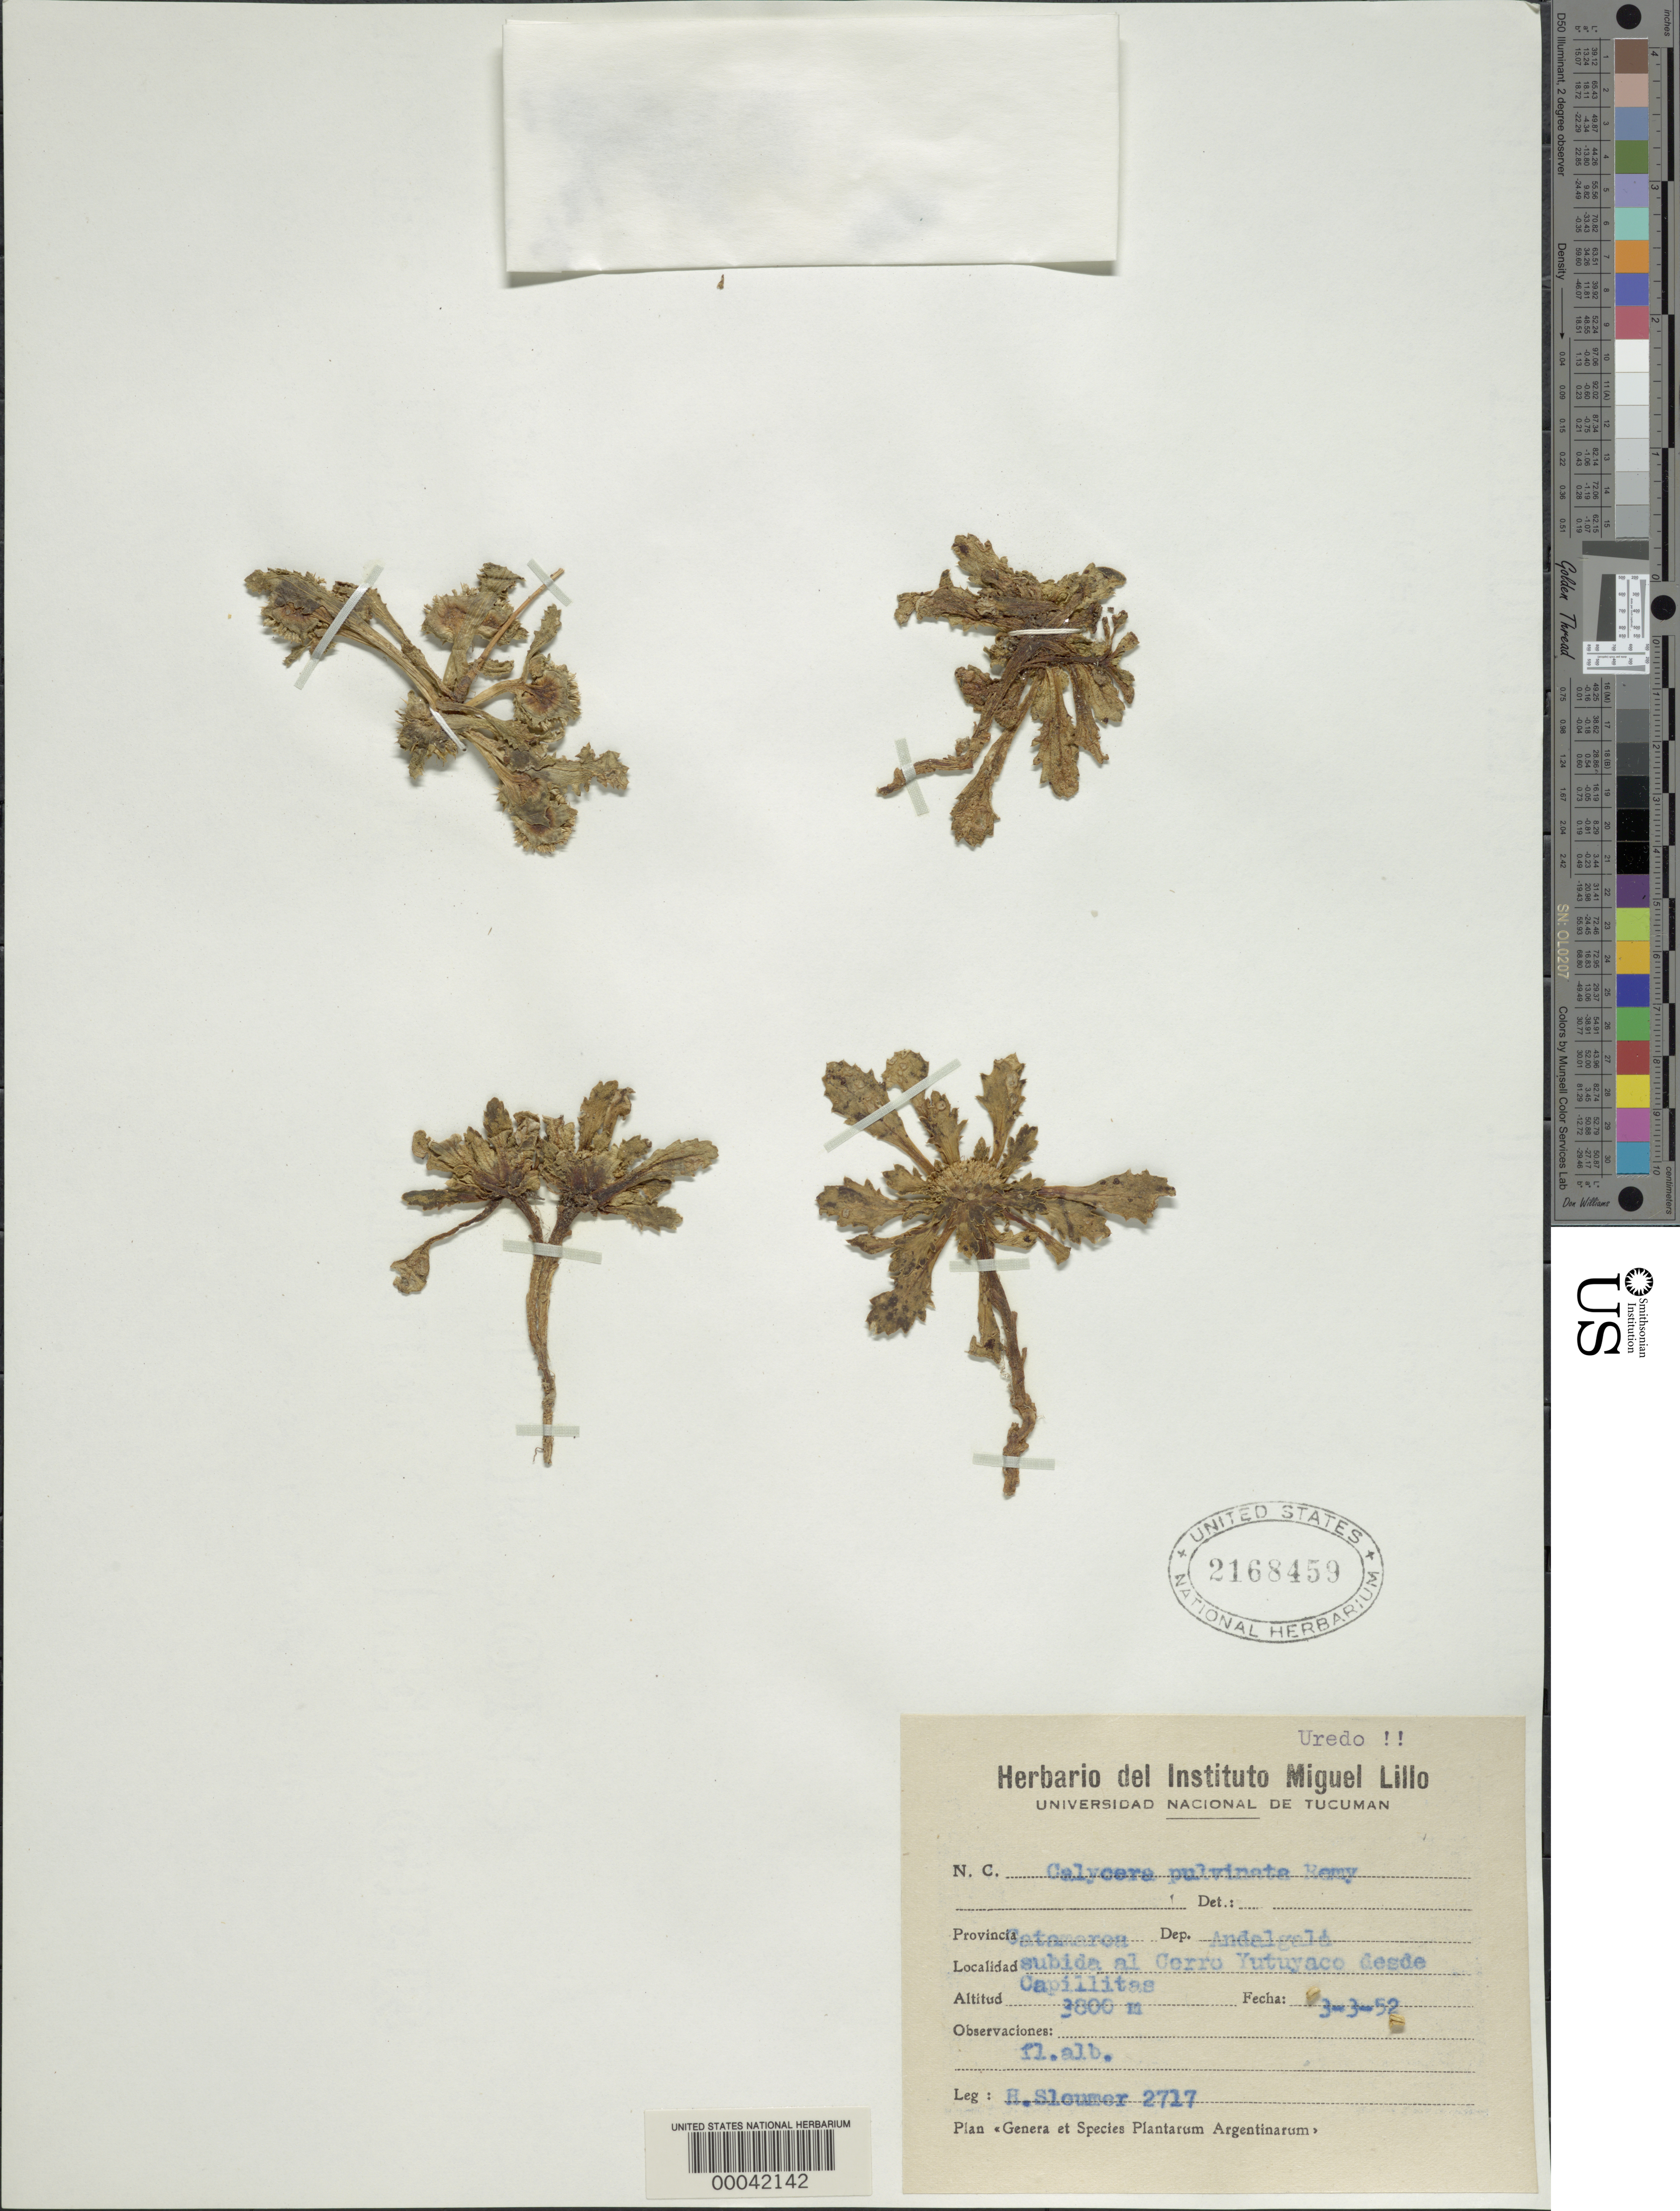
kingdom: Plantae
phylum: Tracheophyta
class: Magnoliopsida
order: Asterales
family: Calyceraceae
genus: Calycera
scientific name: Calycera pulvinata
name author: J. Rémy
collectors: H. O. Sleumer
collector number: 2717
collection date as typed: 03 Mar 1952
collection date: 1952-03-03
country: Argentina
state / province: Catamarca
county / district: Andalgalá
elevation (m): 3800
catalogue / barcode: US 2168459